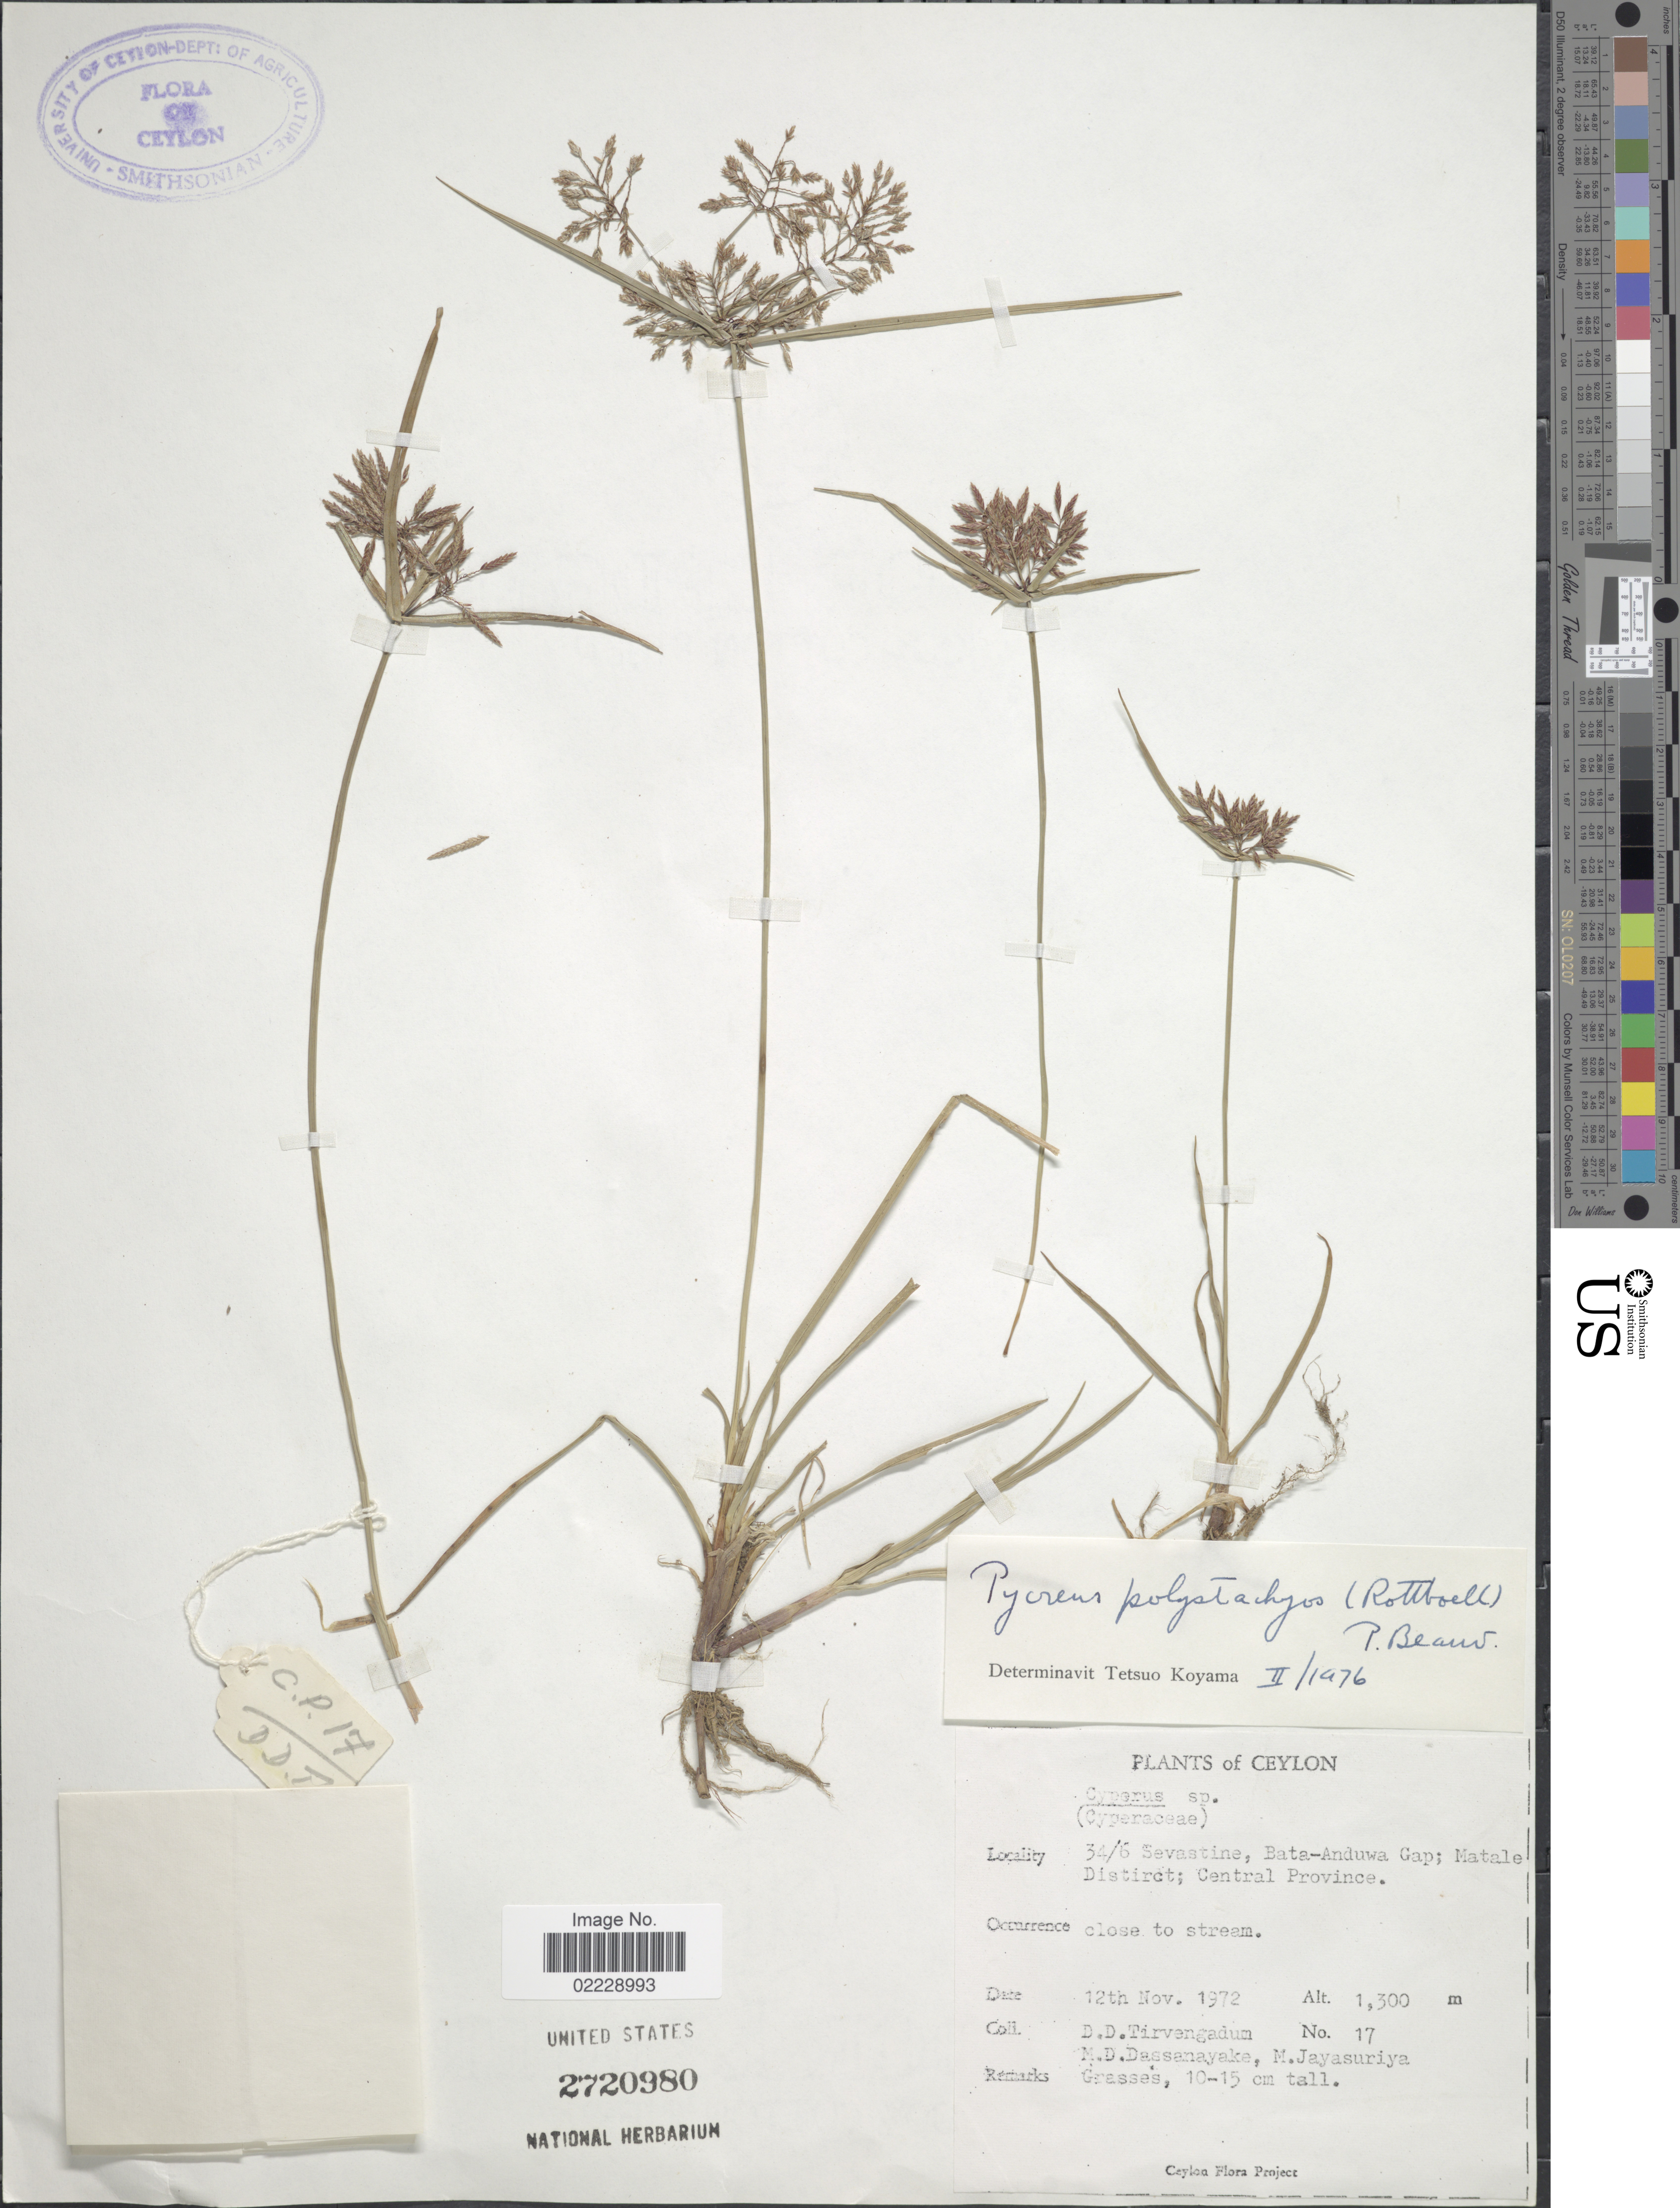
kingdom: Plantae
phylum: Tracheophyta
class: Liliopsida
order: Poales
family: Cyperaceae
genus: Cyperus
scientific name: Cyperus polystachyos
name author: Rottb.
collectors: D. Tirvengadum, M. D. Dassanayake & M. Jayasuriya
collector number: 17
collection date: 1972-11-12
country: Sri Lanka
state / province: Central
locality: Ceylon. 34/6 Sevastine, Bata-Anduwa Gap; Matale District; Central Province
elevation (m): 1300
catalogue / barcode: US 2720980